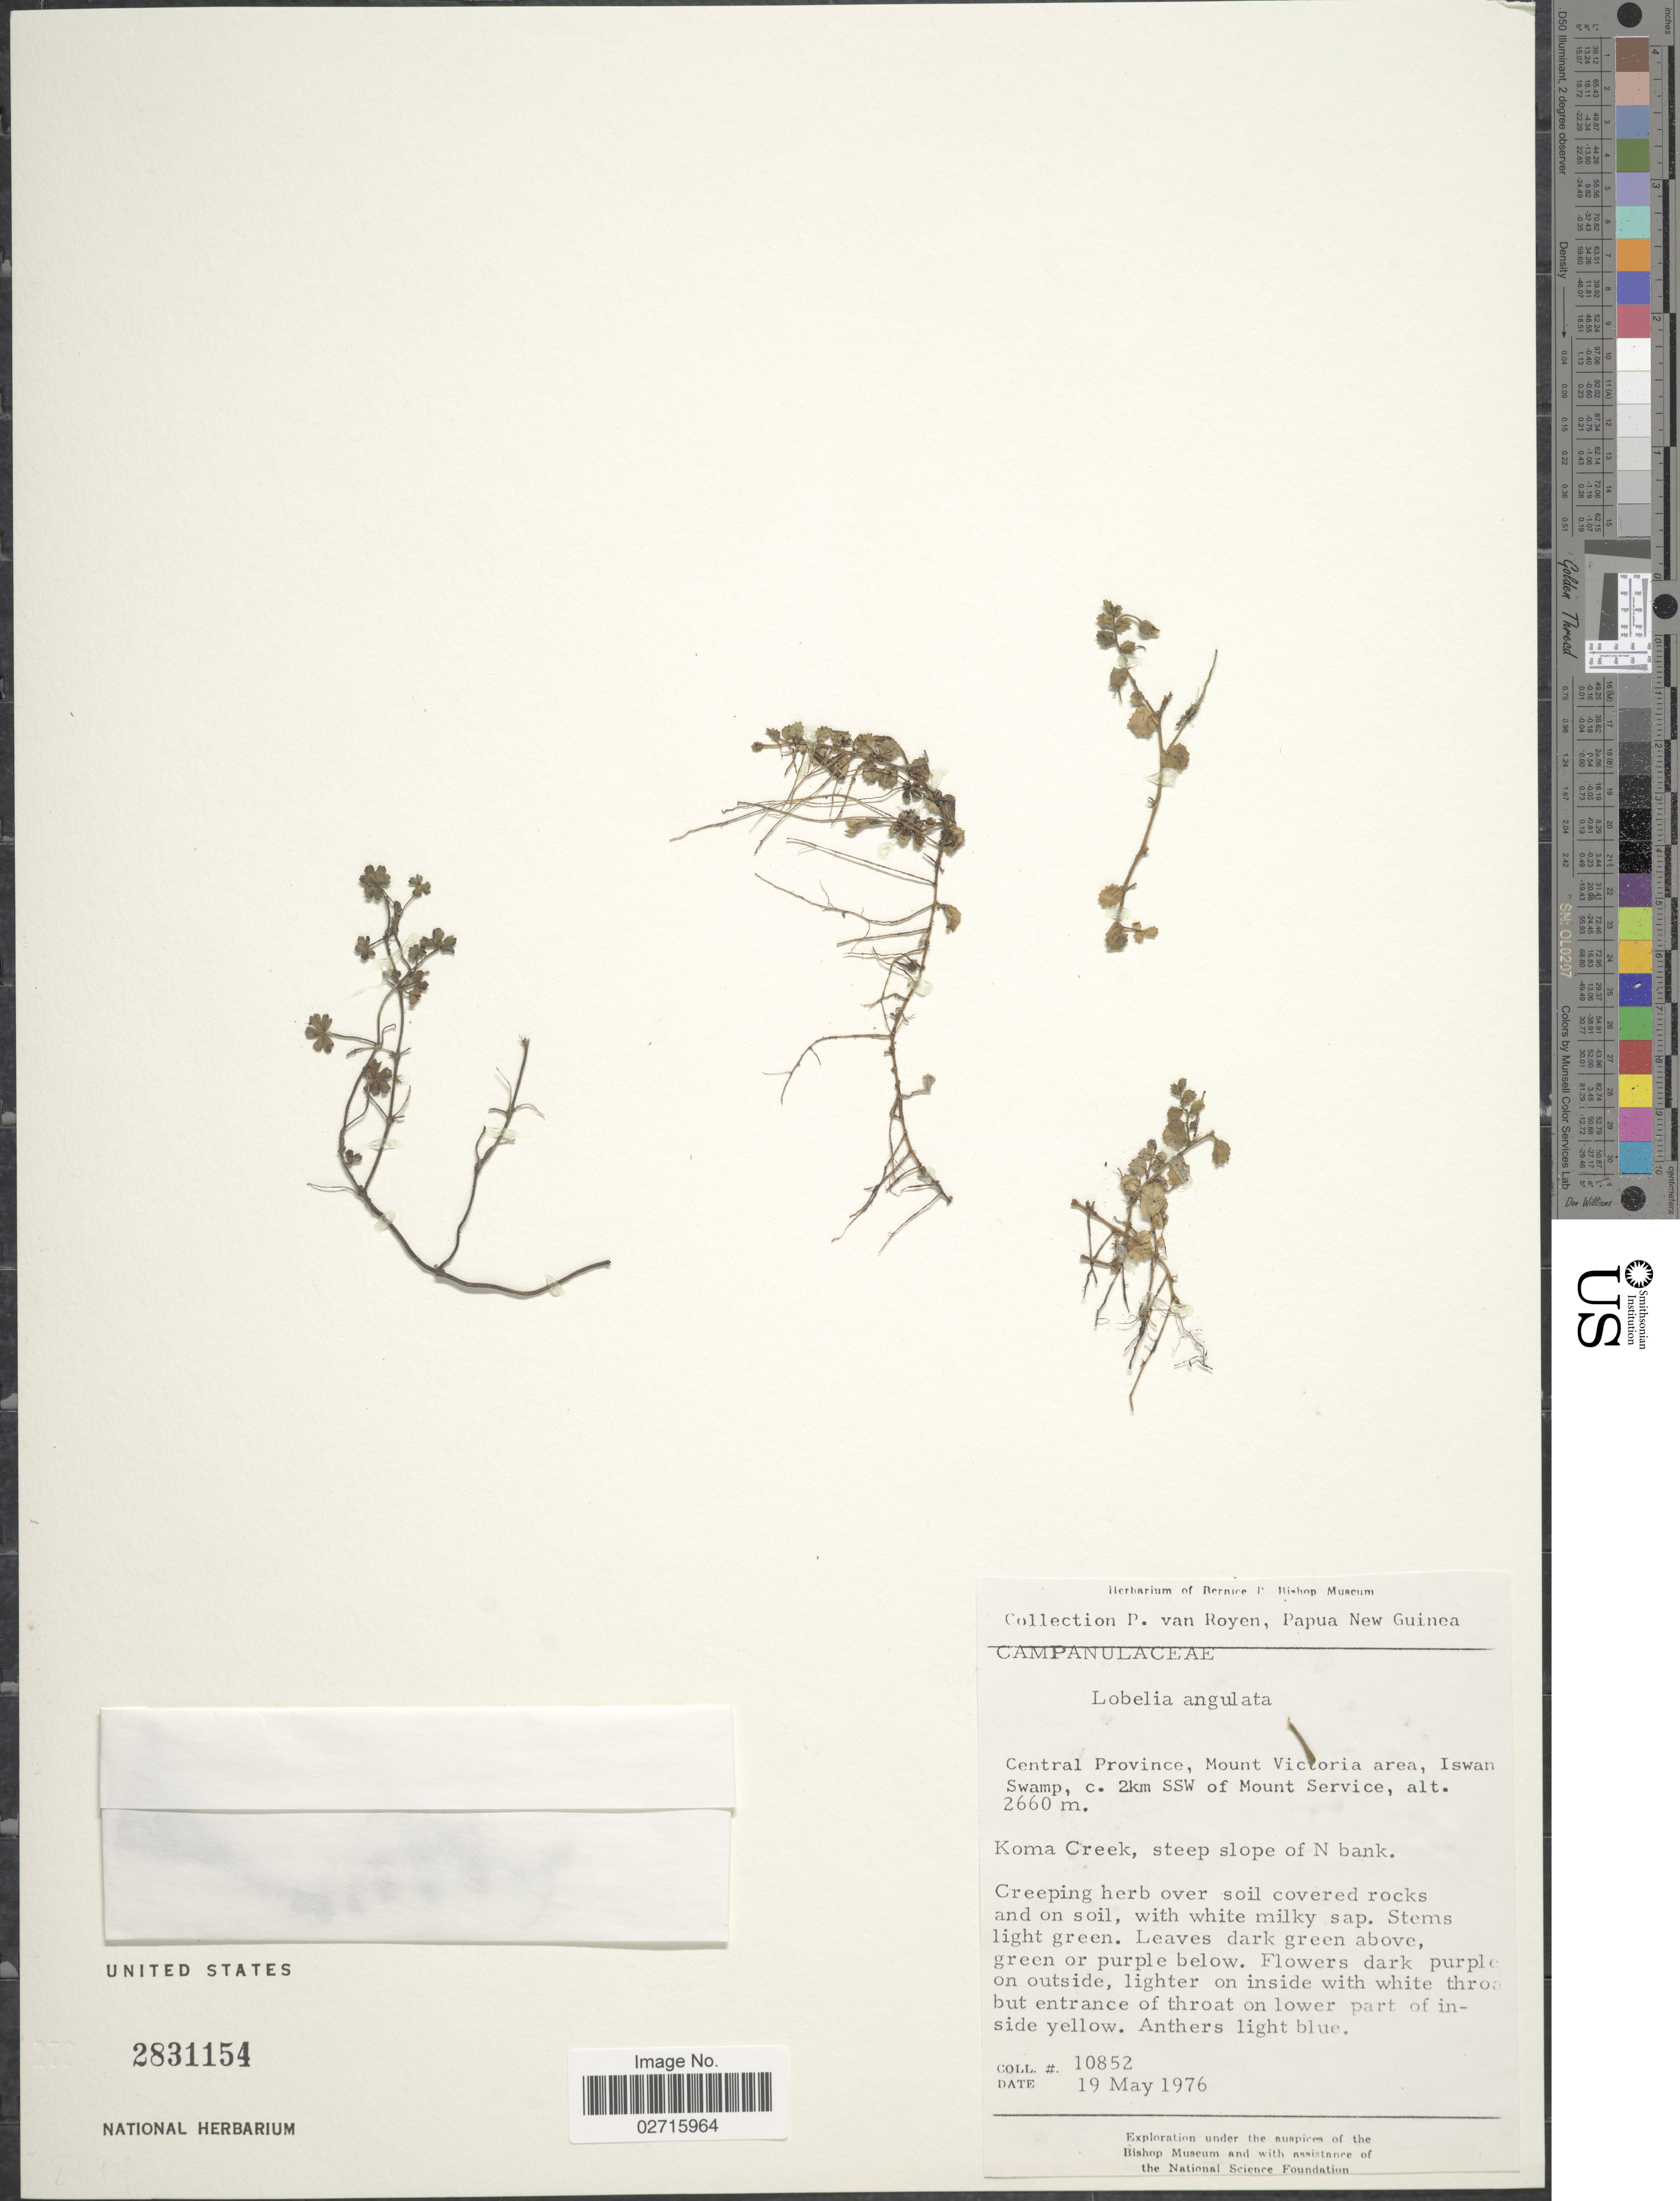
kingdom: Plantae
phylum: Tracheophyta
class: Magnoliopsida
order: Asterales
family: Campanulaceae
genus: Lobelia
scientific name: Lobelia angulata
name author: G. Forst.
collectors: P. van Royen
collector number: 10852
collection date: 1976-05-19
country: Papua New Guinea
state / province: Central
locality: Mount Victoria area, Iswan Swamp, c. 2km SSW of Mount Service, Koma Creek, steep slope of N bank.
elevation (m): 2660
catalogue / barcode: US 2831154